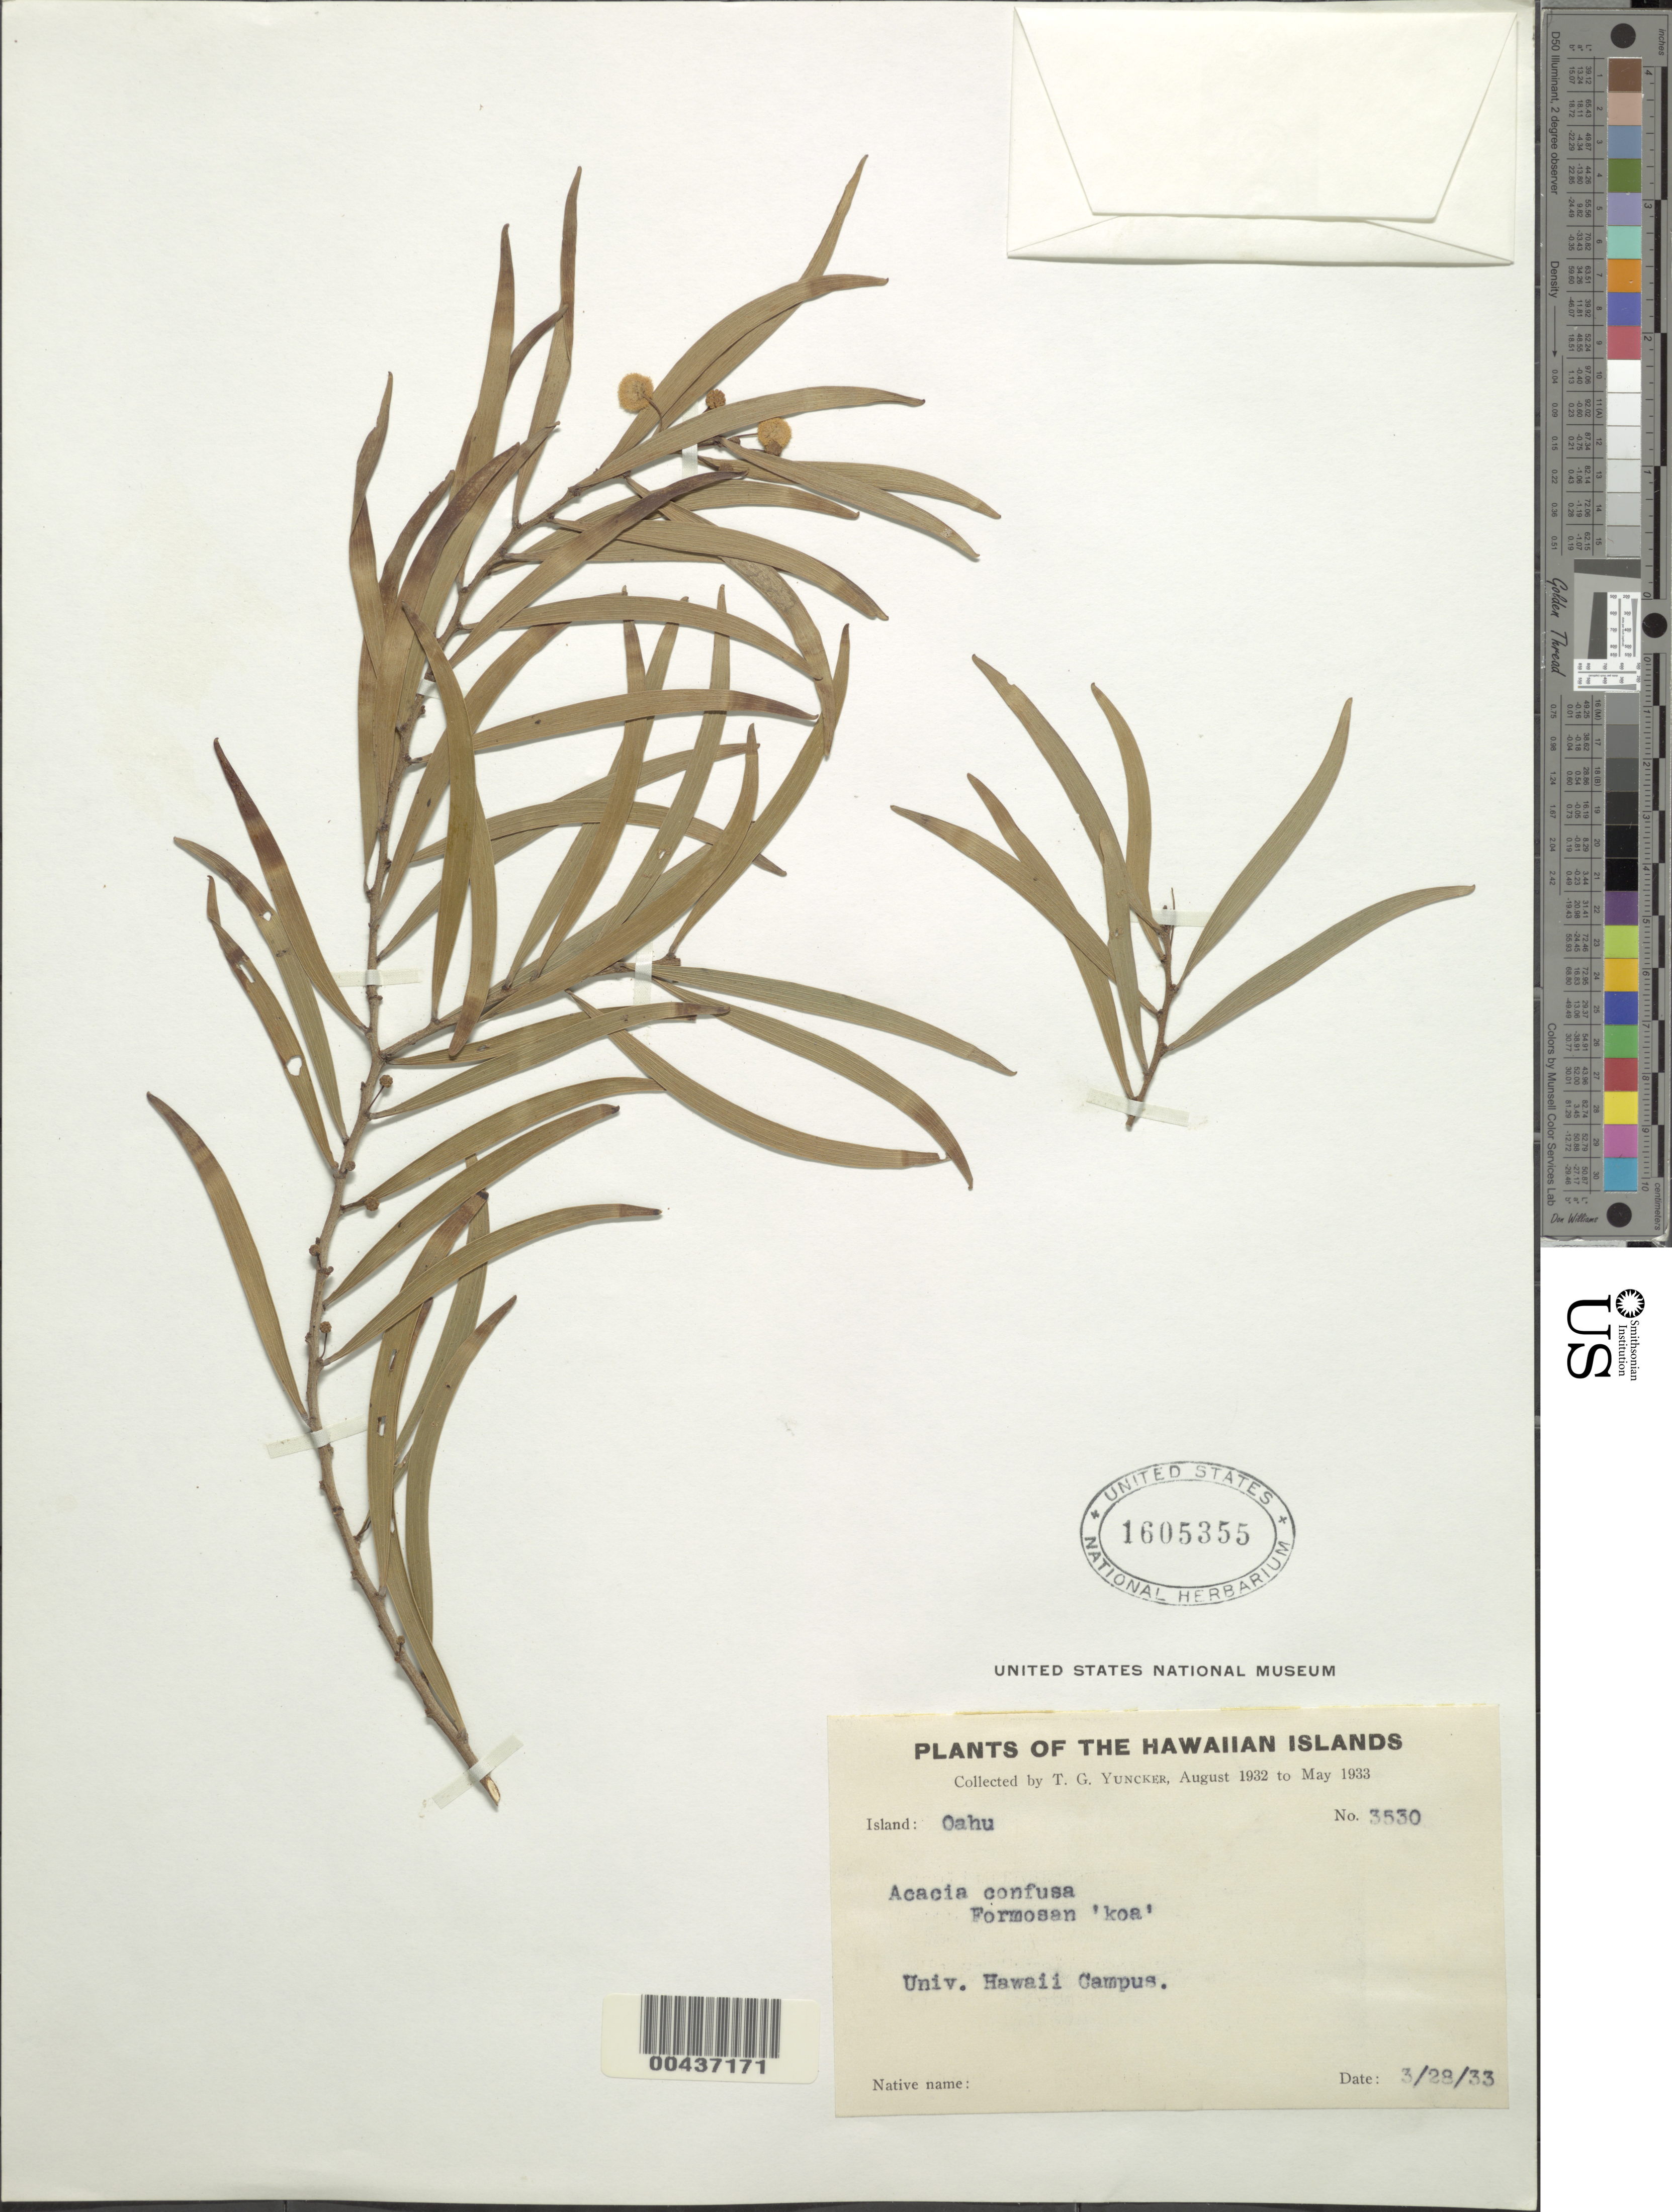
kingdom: Plantae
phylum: Tracheophyta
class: Magnoliopsida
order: Fabales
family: Fabaceae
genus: Acacia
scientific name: Acacia confusa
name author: Merr.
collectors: T. G. Yuncker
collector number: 3530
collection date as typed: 28 Mar 1933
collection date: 1933-03-28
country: United States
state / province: Hawaii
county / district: Honolulu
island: Oahu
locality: University of Hawaii Campus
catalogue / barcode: US 1605355